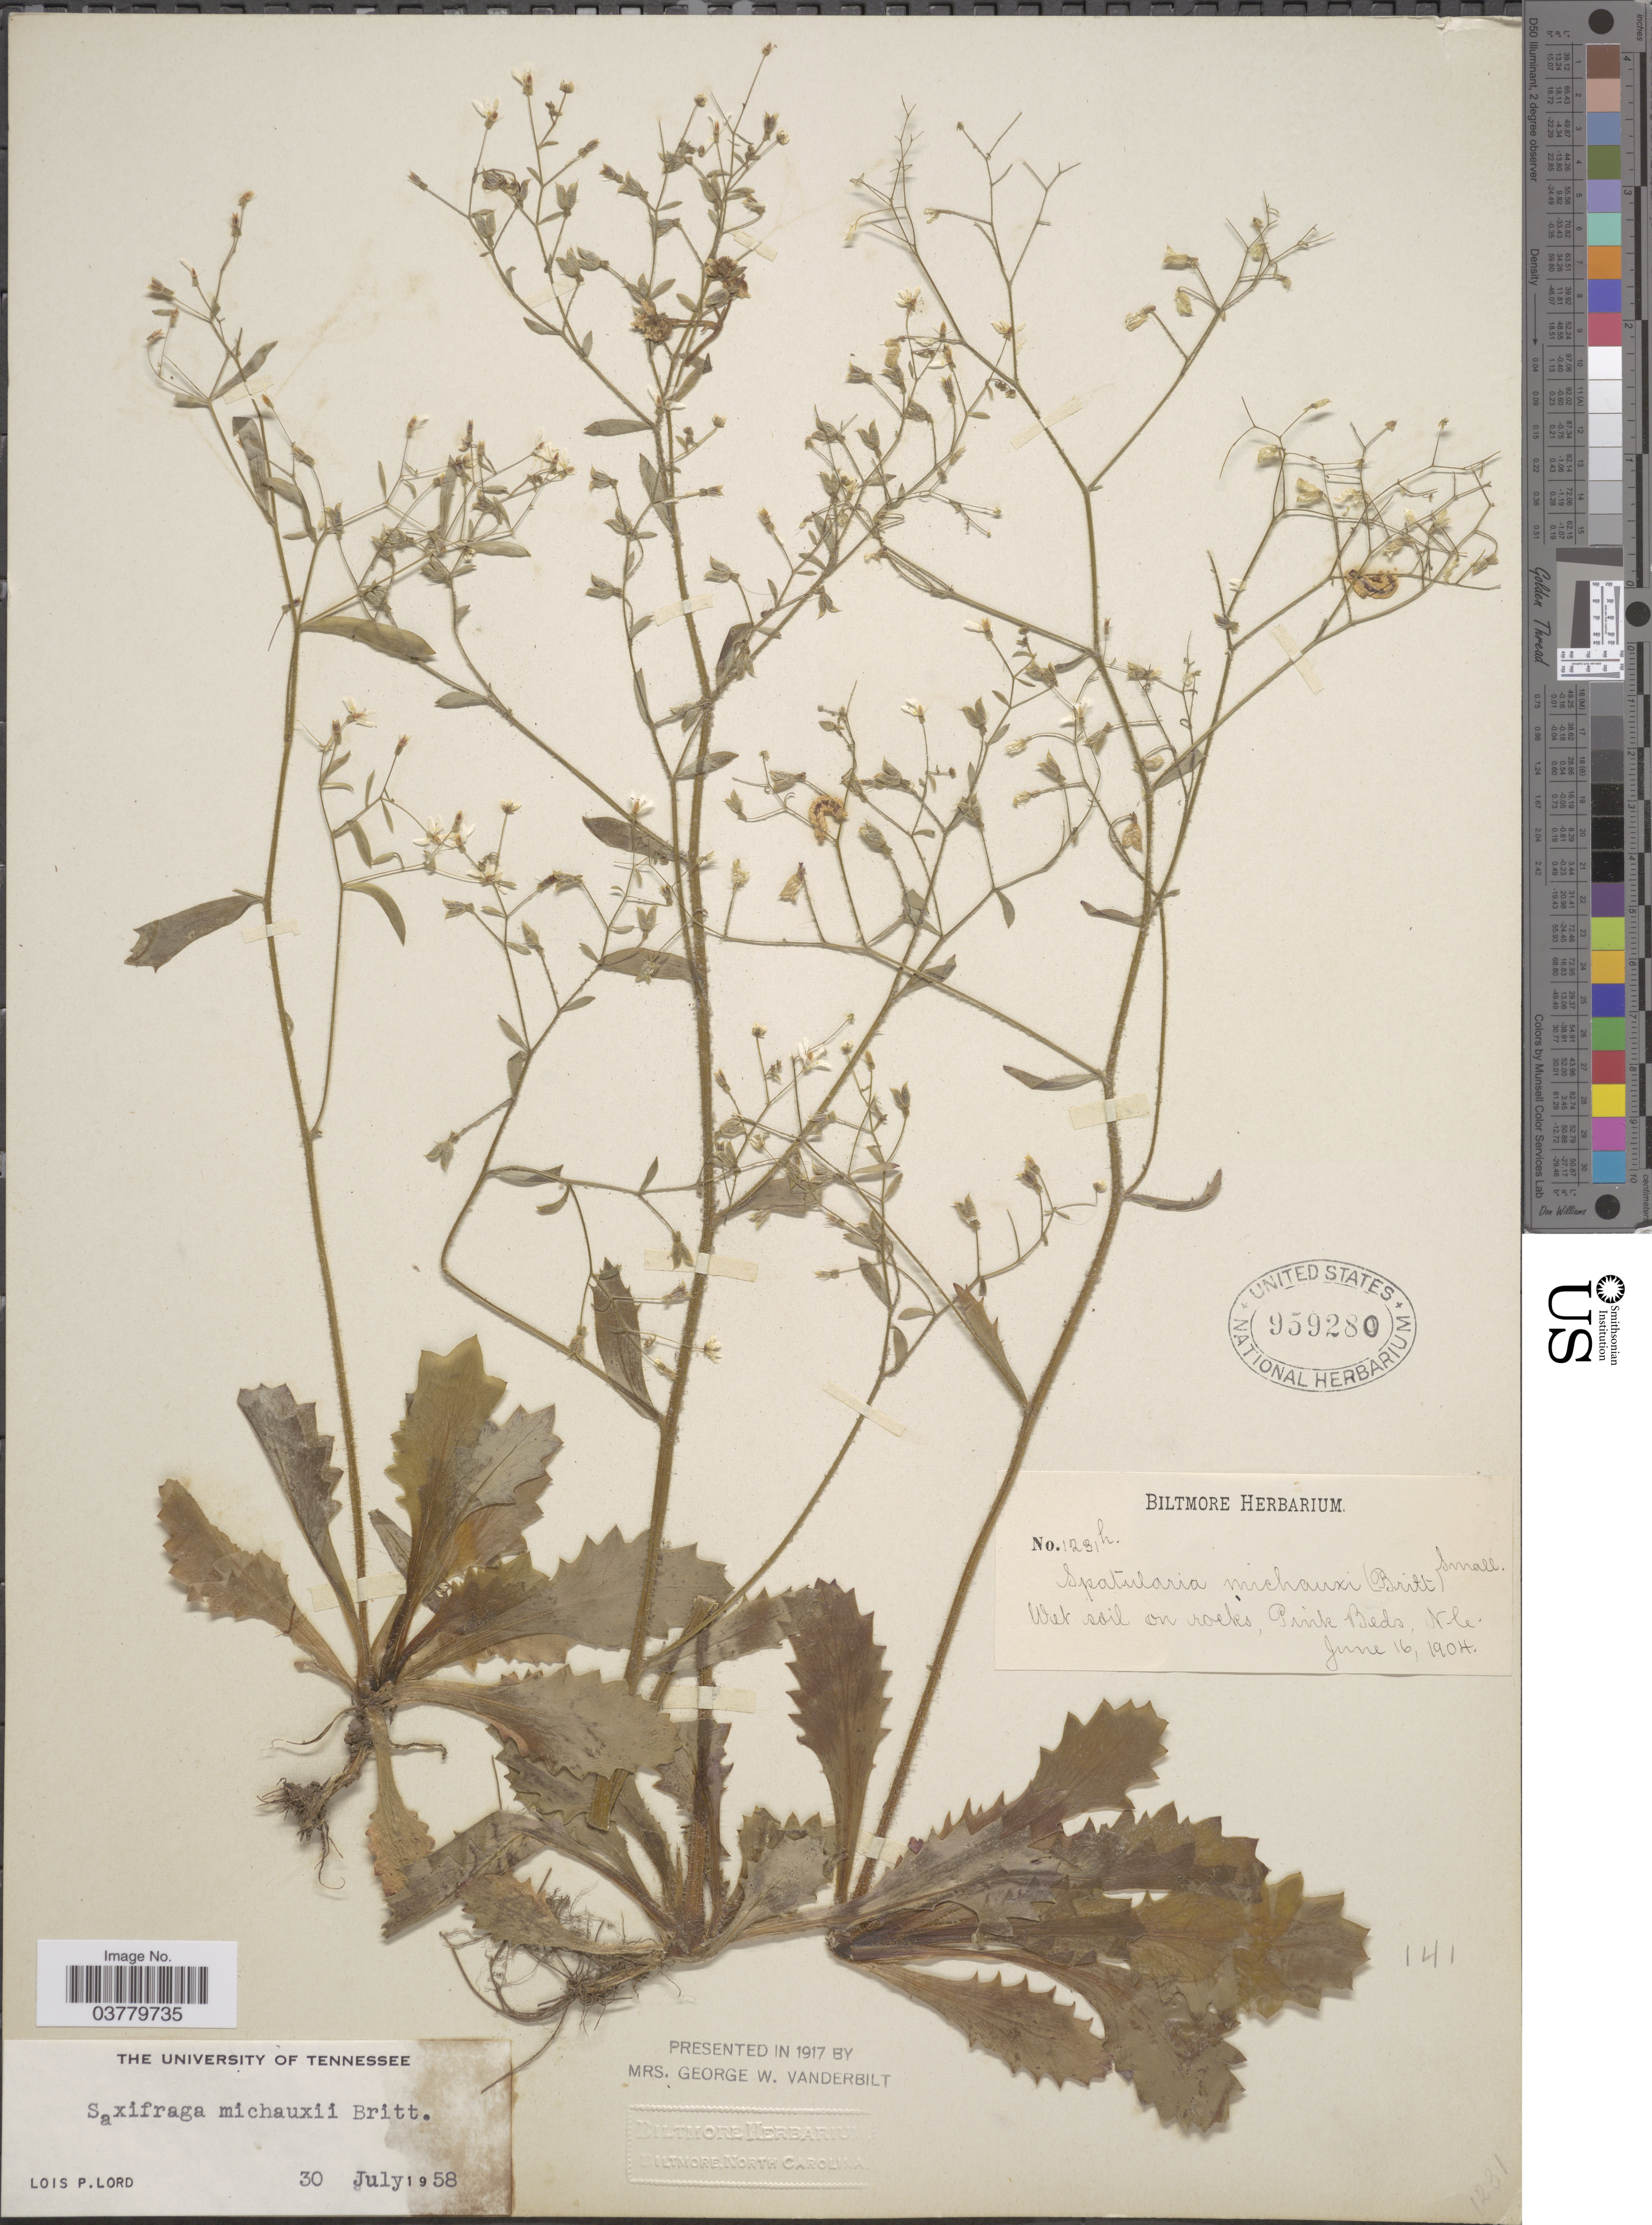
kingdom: Plantae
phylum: Tracheophyta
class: Magnoliopsida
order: Saxifragales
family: Saxifragaceae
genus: Micranthes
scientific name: Micranthes petiolaris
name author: (Raf.) Bush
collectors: ex herb. Biltmore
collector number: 1231h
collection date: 1904-06-16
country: United States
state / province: North Carolina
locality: Pink Beds.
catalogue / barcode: US 959280